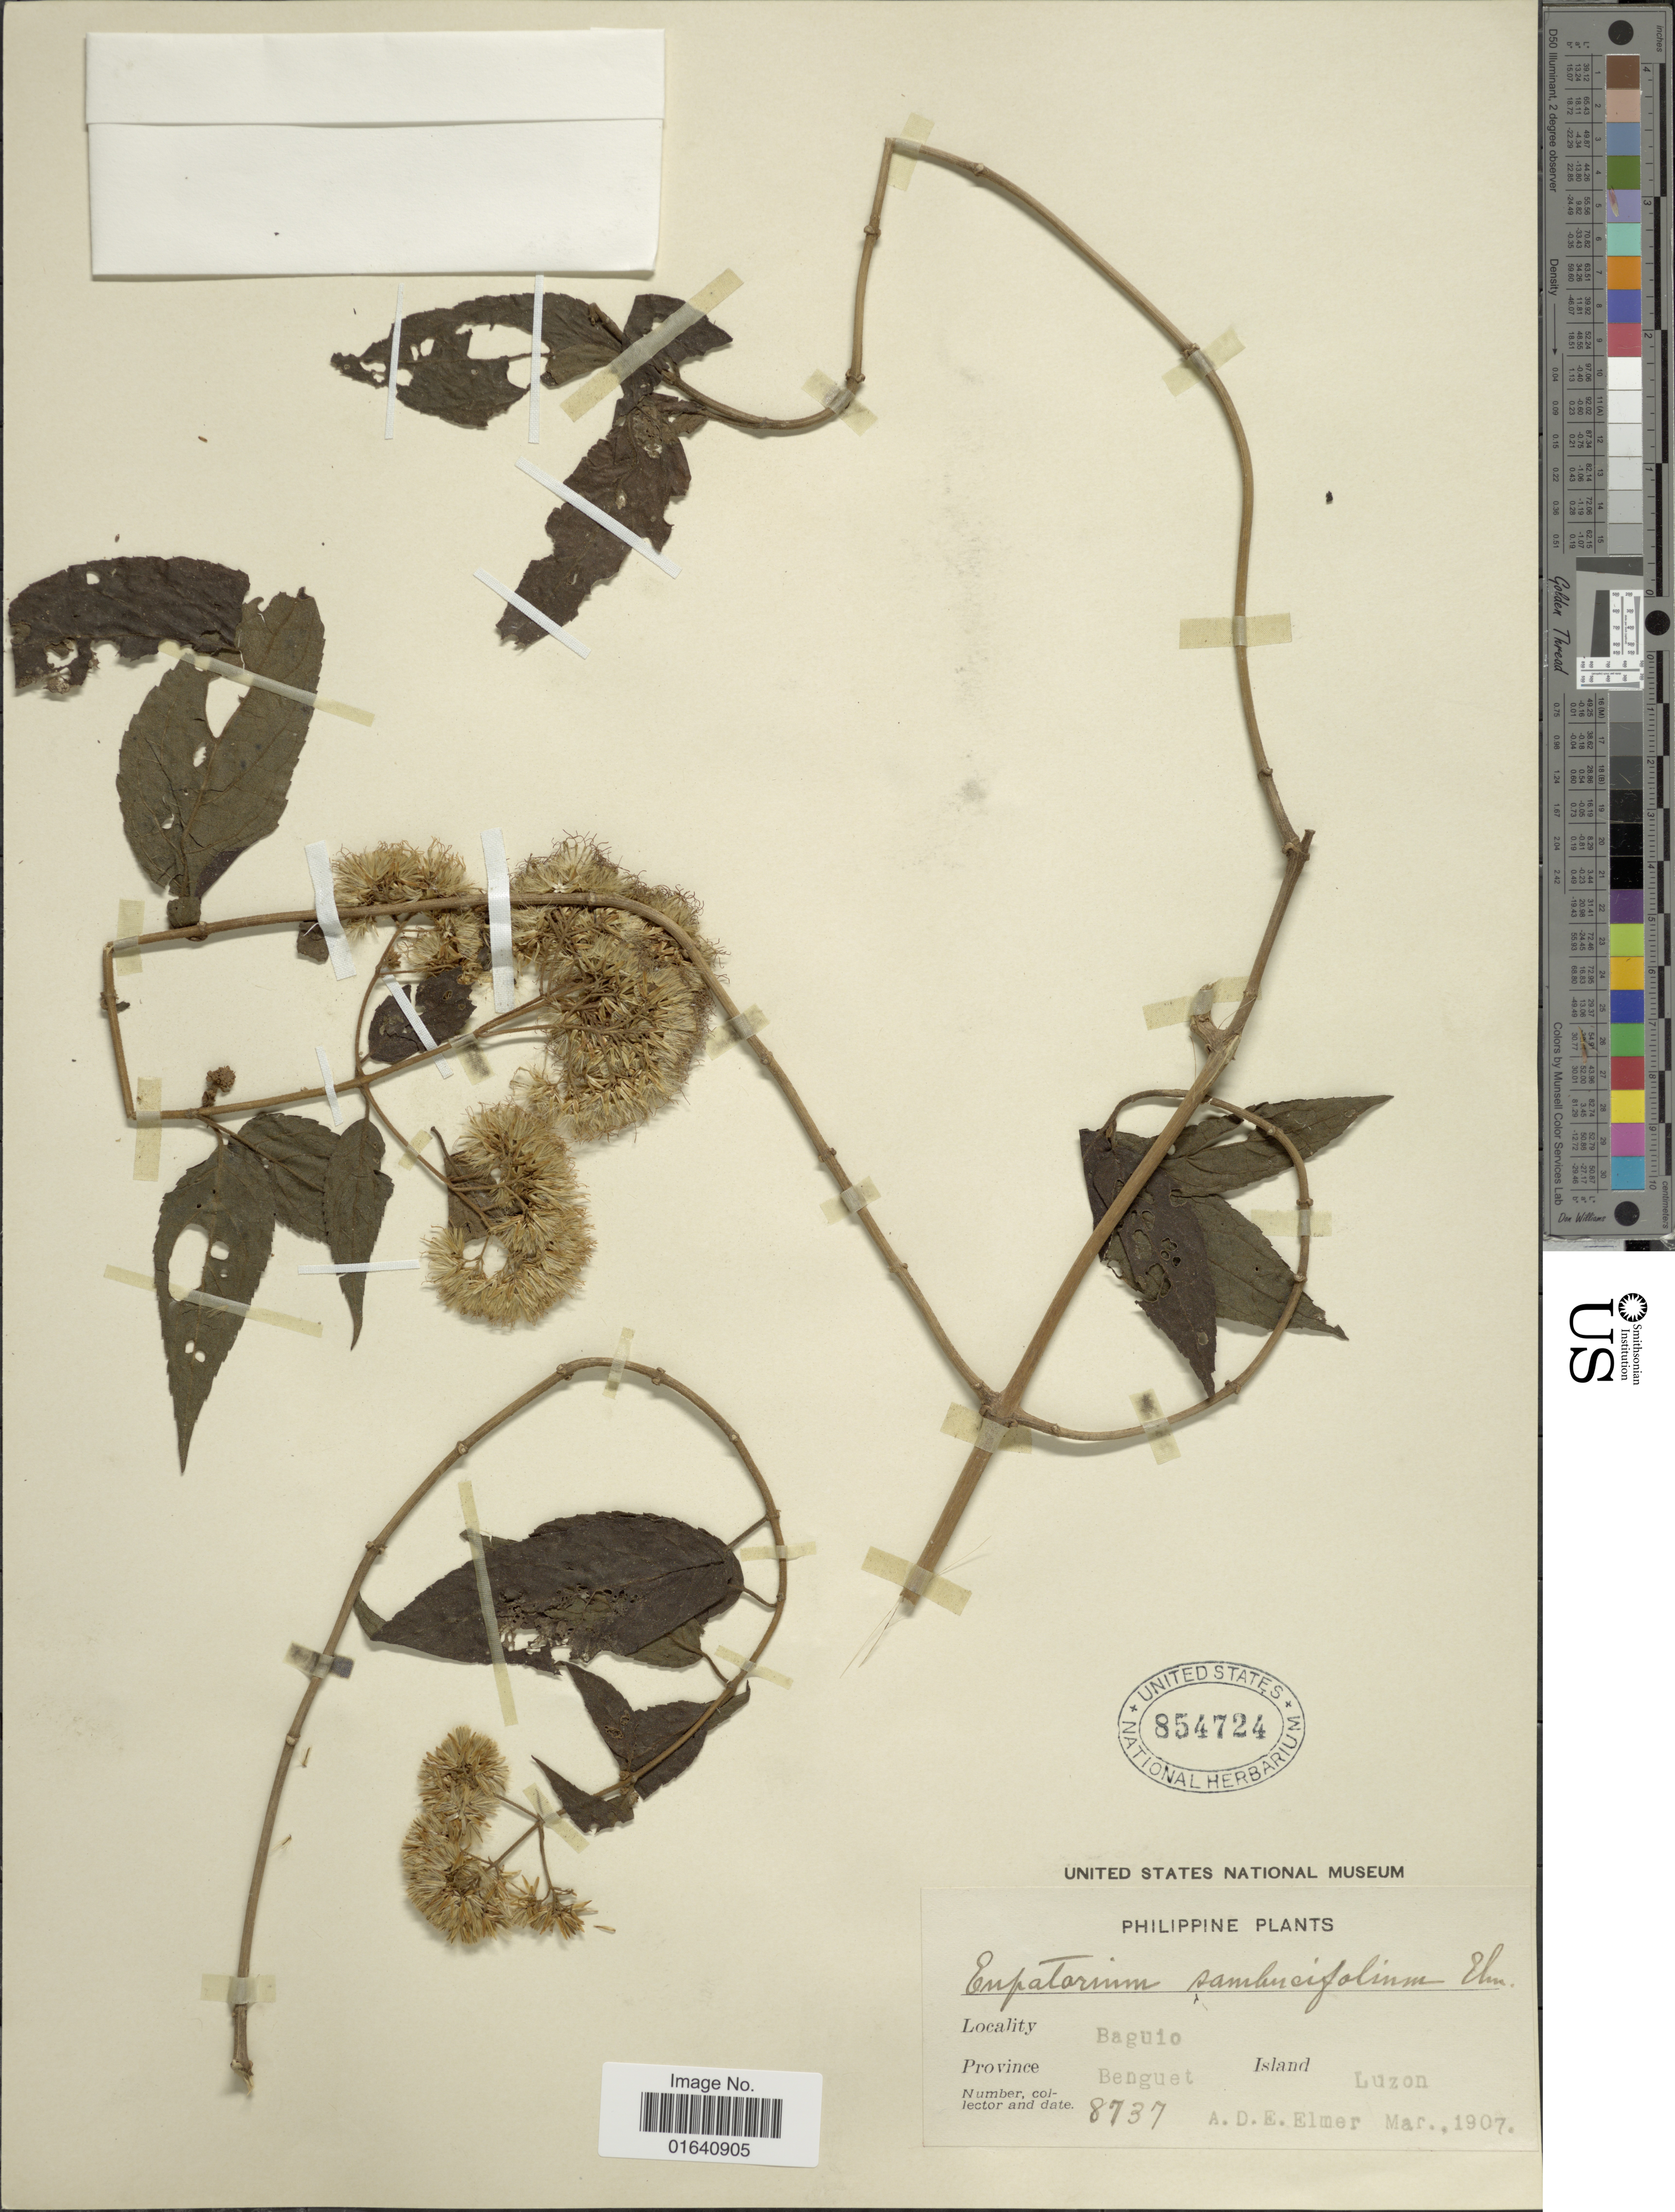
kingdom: Plantae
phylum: Tracheophyta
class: Magnoliopsida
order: Asterales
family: Asteraceae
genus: Eupatorium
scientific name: Eupatorium sambucifolium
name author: Elmer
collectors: A. D. E. Elmer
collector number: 8737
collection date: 1907-03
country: Philippines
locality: Baguio, Province Benguet, Island Luzon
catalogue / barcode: US 854724